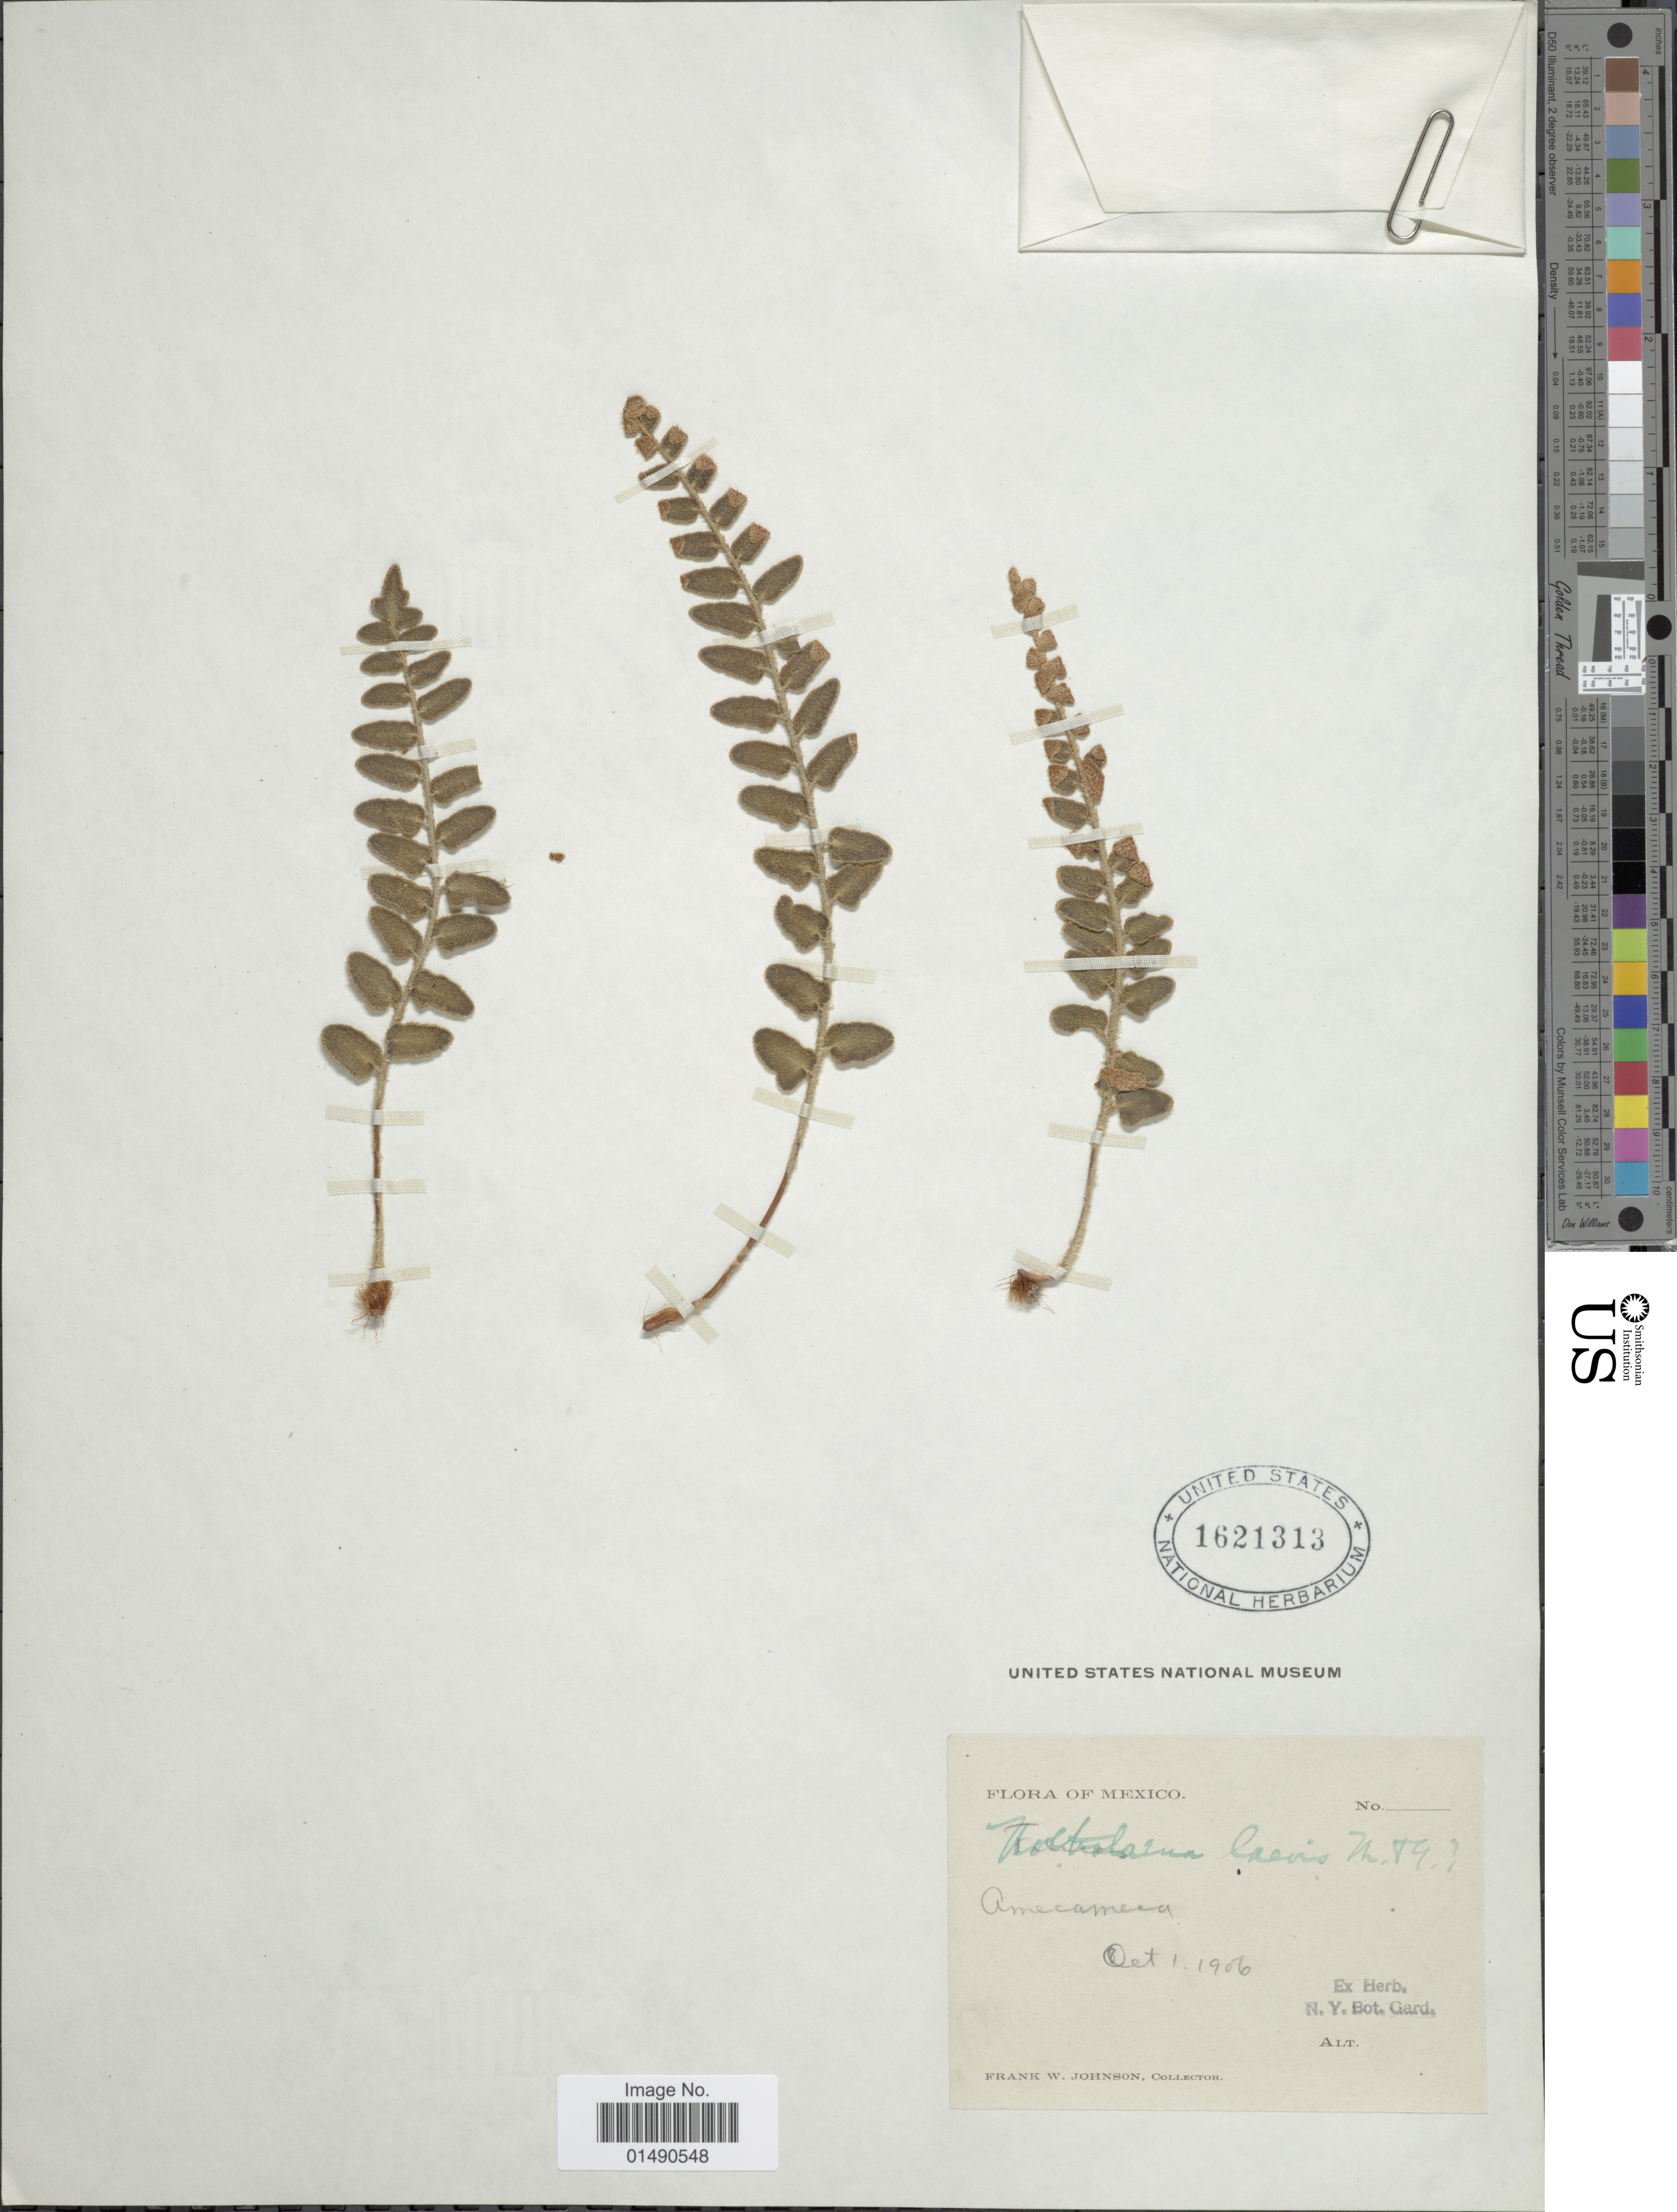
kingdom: Plantae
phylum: Tracheophyta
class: Polypodiopsida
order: Polypodiales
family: Pteridaceae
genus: Astrolepis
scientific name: Astrolepis crassifolia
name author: (Houlston & T. Moore) D.M. Benham & Windham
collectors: F. W. Johnson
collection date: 1906-10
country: Mexico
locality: Mexico, Amecameca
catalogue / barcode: US 1621313